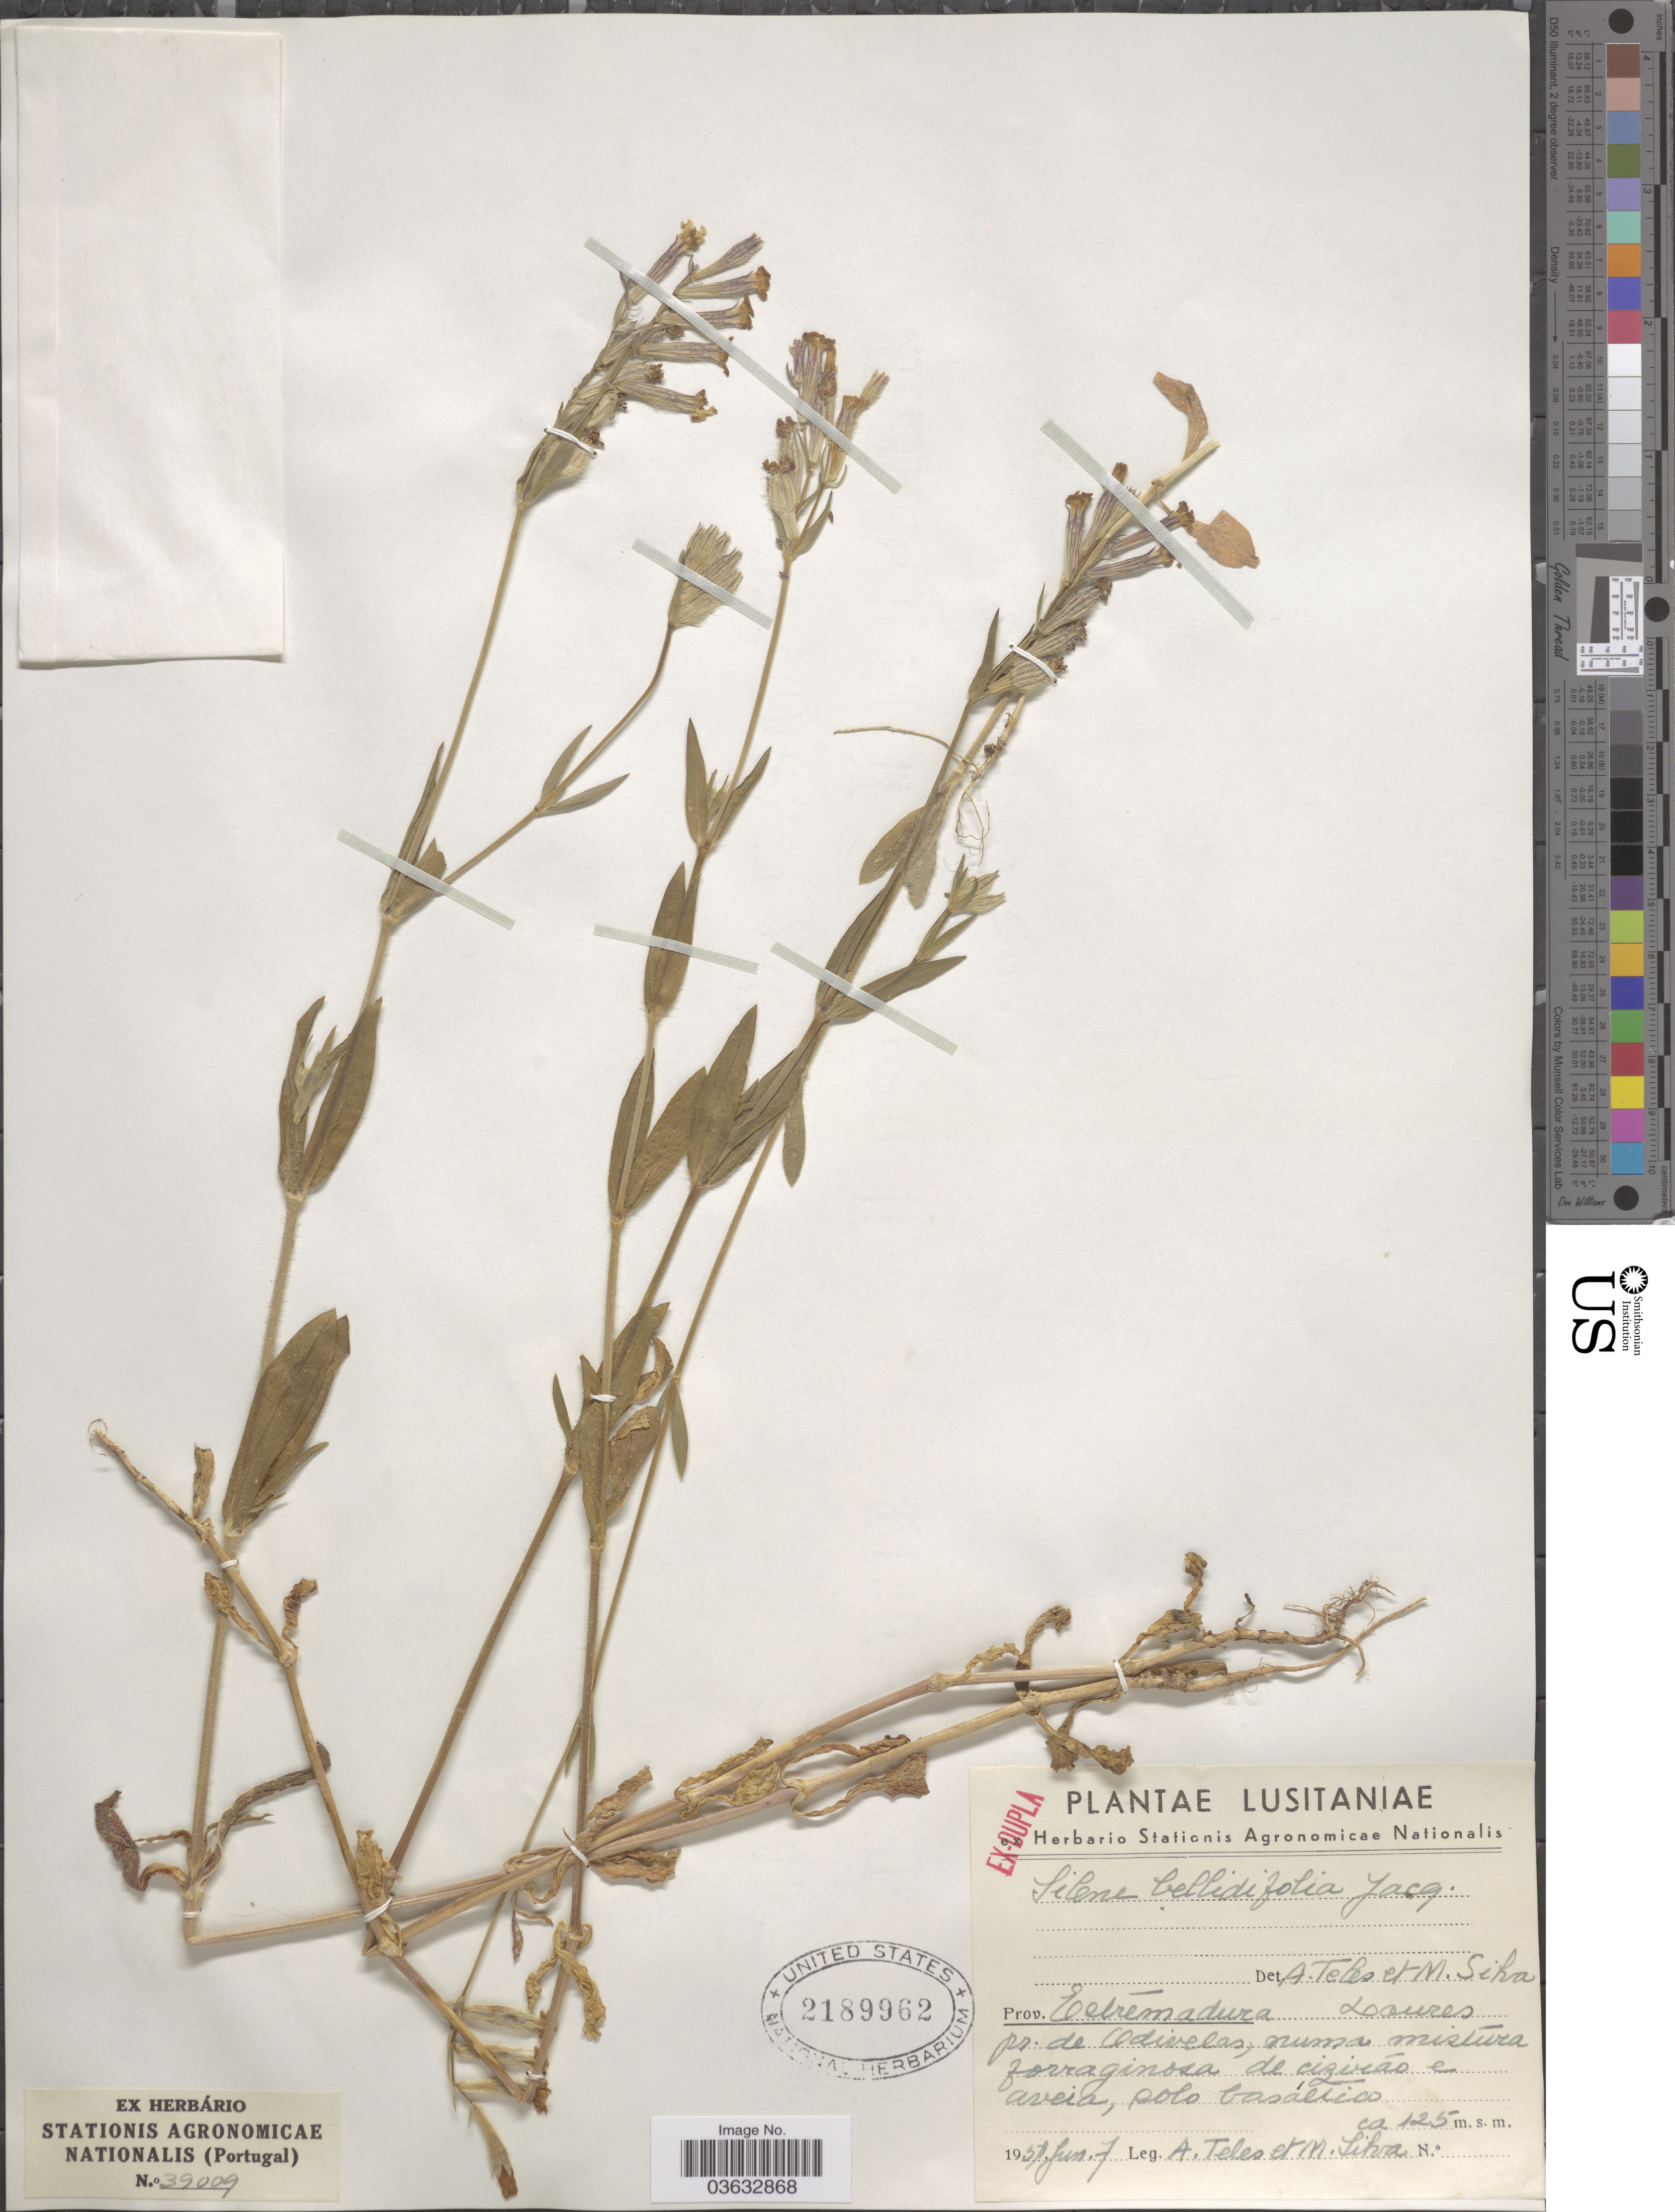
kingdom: Plantae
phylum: Tracheophyta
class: Magnoliopsida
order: Caryophyllales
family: Caryophyllaceae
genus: Silene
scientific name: Silene bellidifolia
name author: Juss. ex Jacq.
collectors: A. Teles & M. Silva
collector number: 39009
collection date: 1951-06-07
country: Portugal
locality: Prov. Estremadura. Loures [interpreted] pr. de Odivelas, numa mistura forraginosa [interpreted] de cizveáo [interpreted] e aveia, solo basaltico.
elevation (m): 125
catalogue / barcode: US 2189962